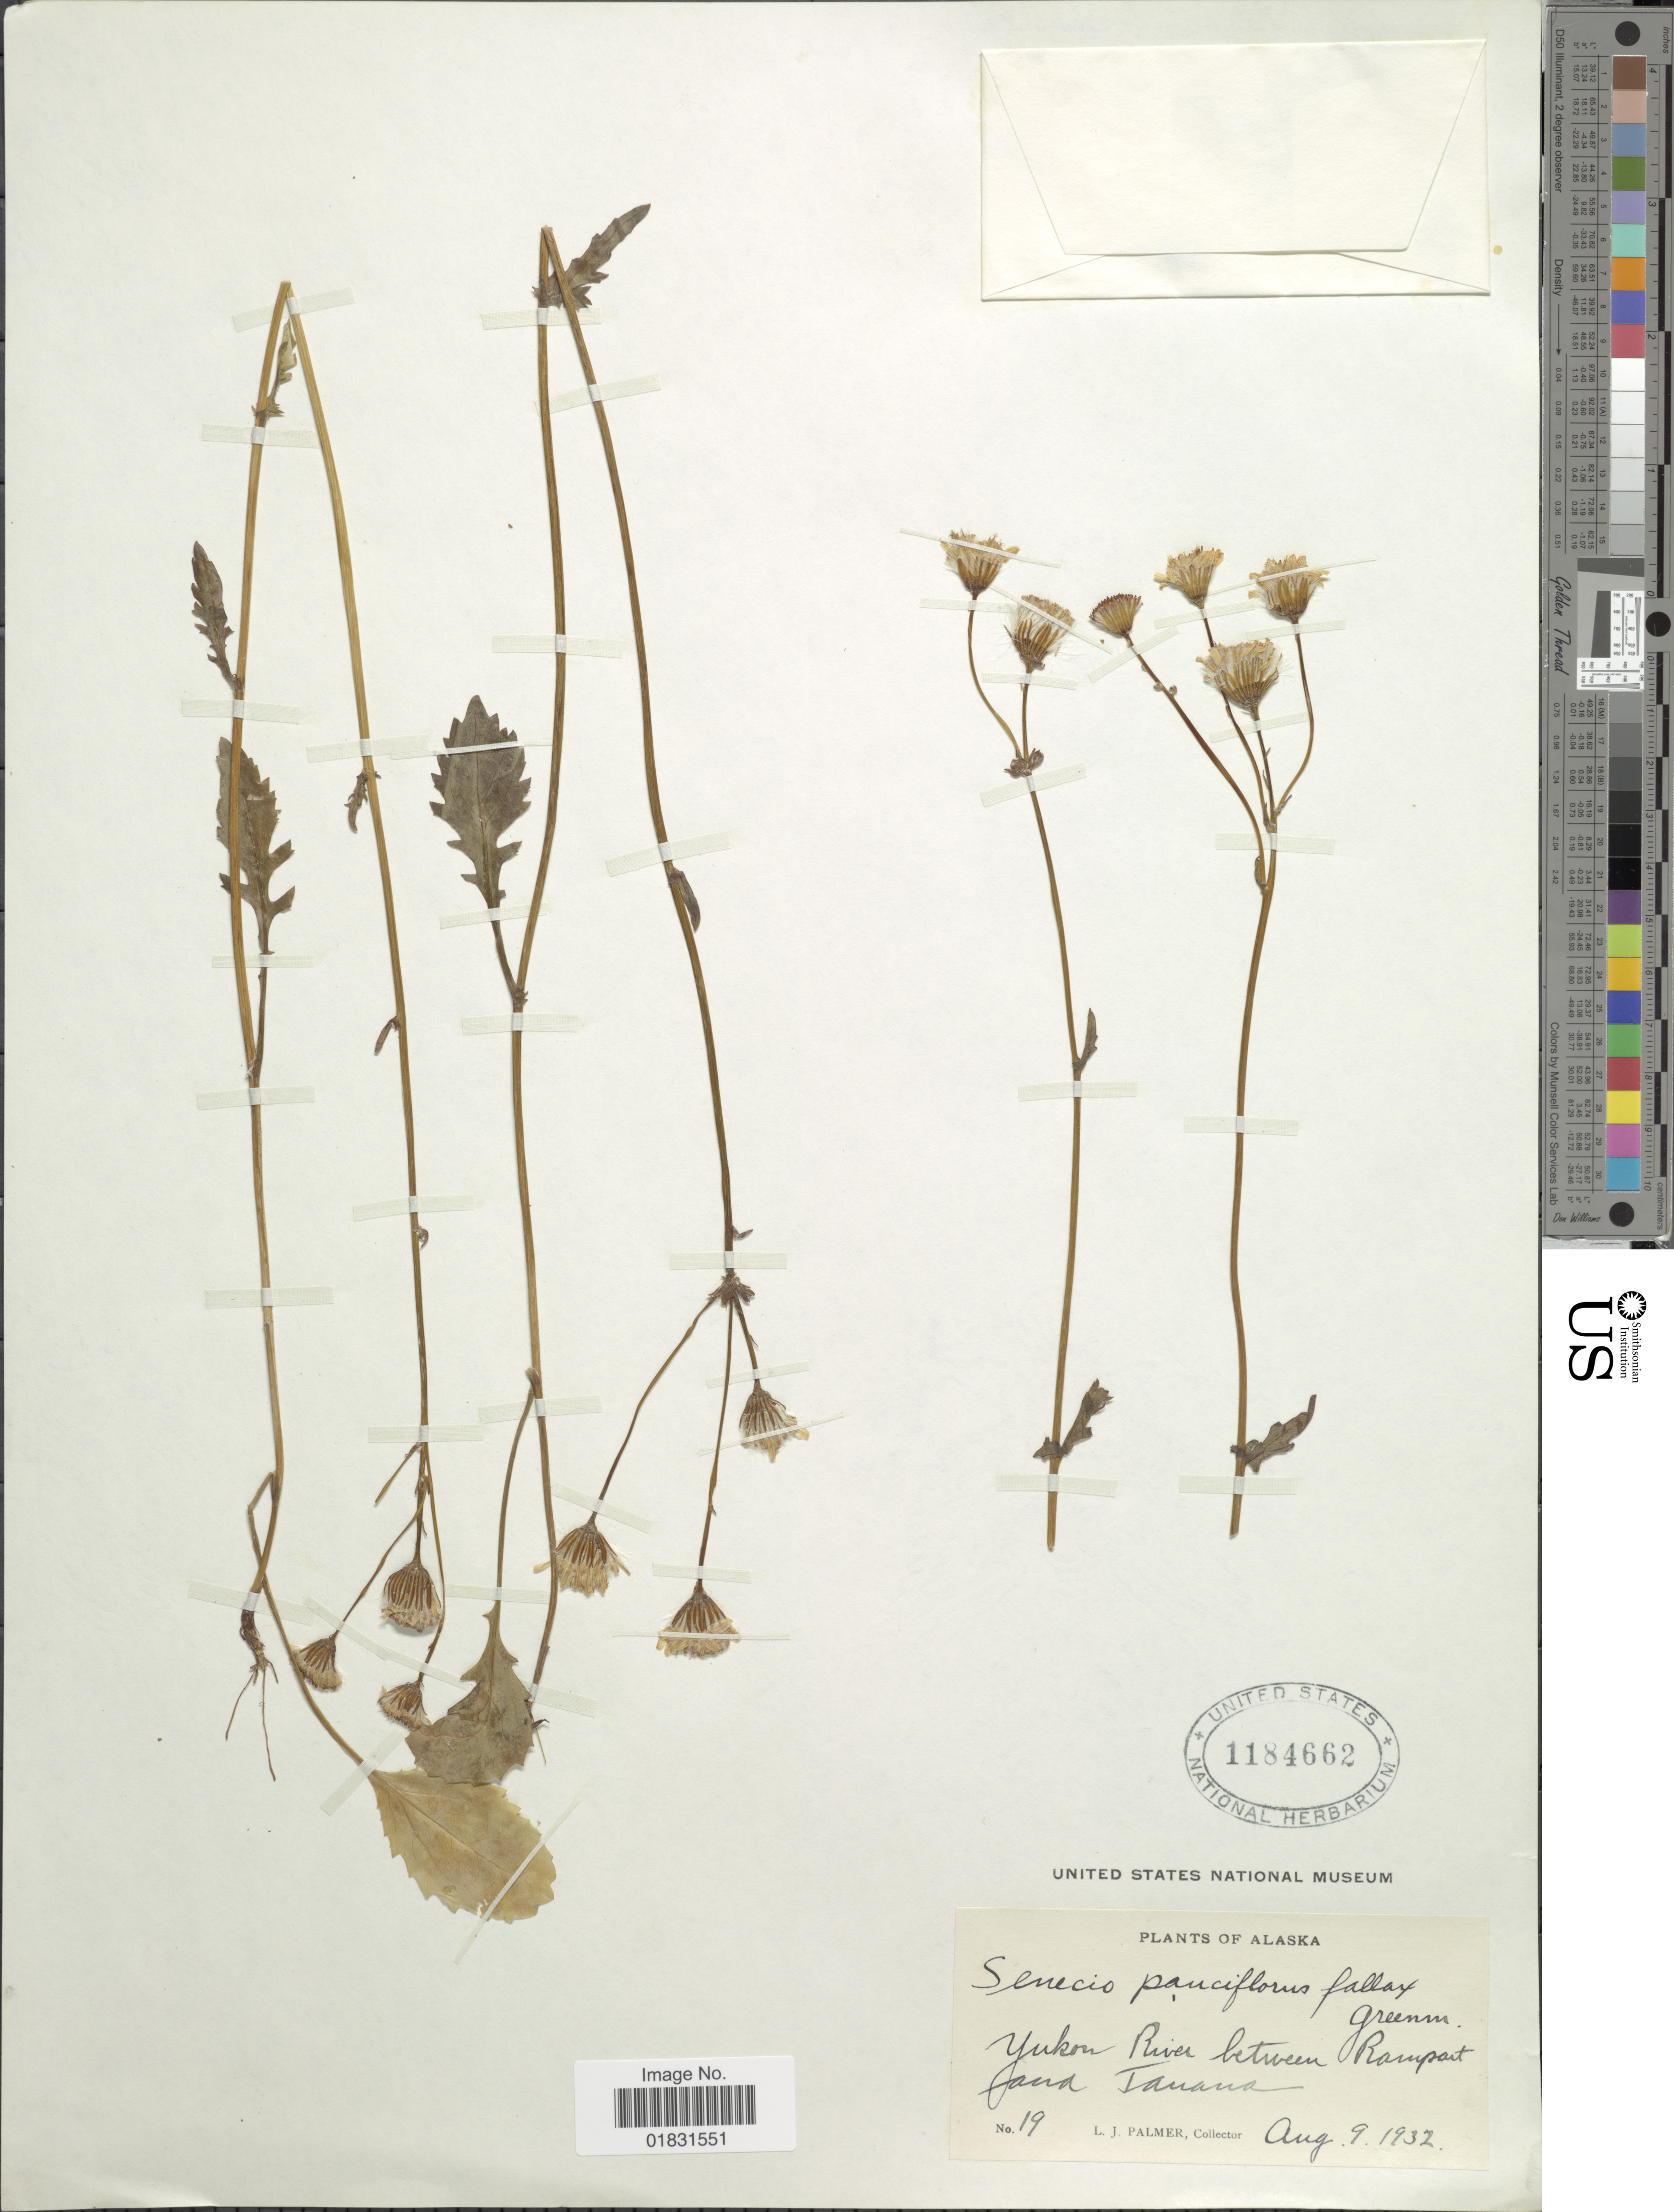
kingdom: Plantae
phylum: Tracheophyta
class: Magnoliopsida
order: Asterales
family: Asteraceae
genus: Packera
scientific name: Packera pauciflora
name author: (Pursh) W.A. Weber & Á. Löve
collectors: L. J. Palmer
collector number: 19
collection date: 1932-08-09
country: United States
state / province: Alaska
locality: Yukon River between Rampart and Tanana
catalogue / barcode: US 1184662